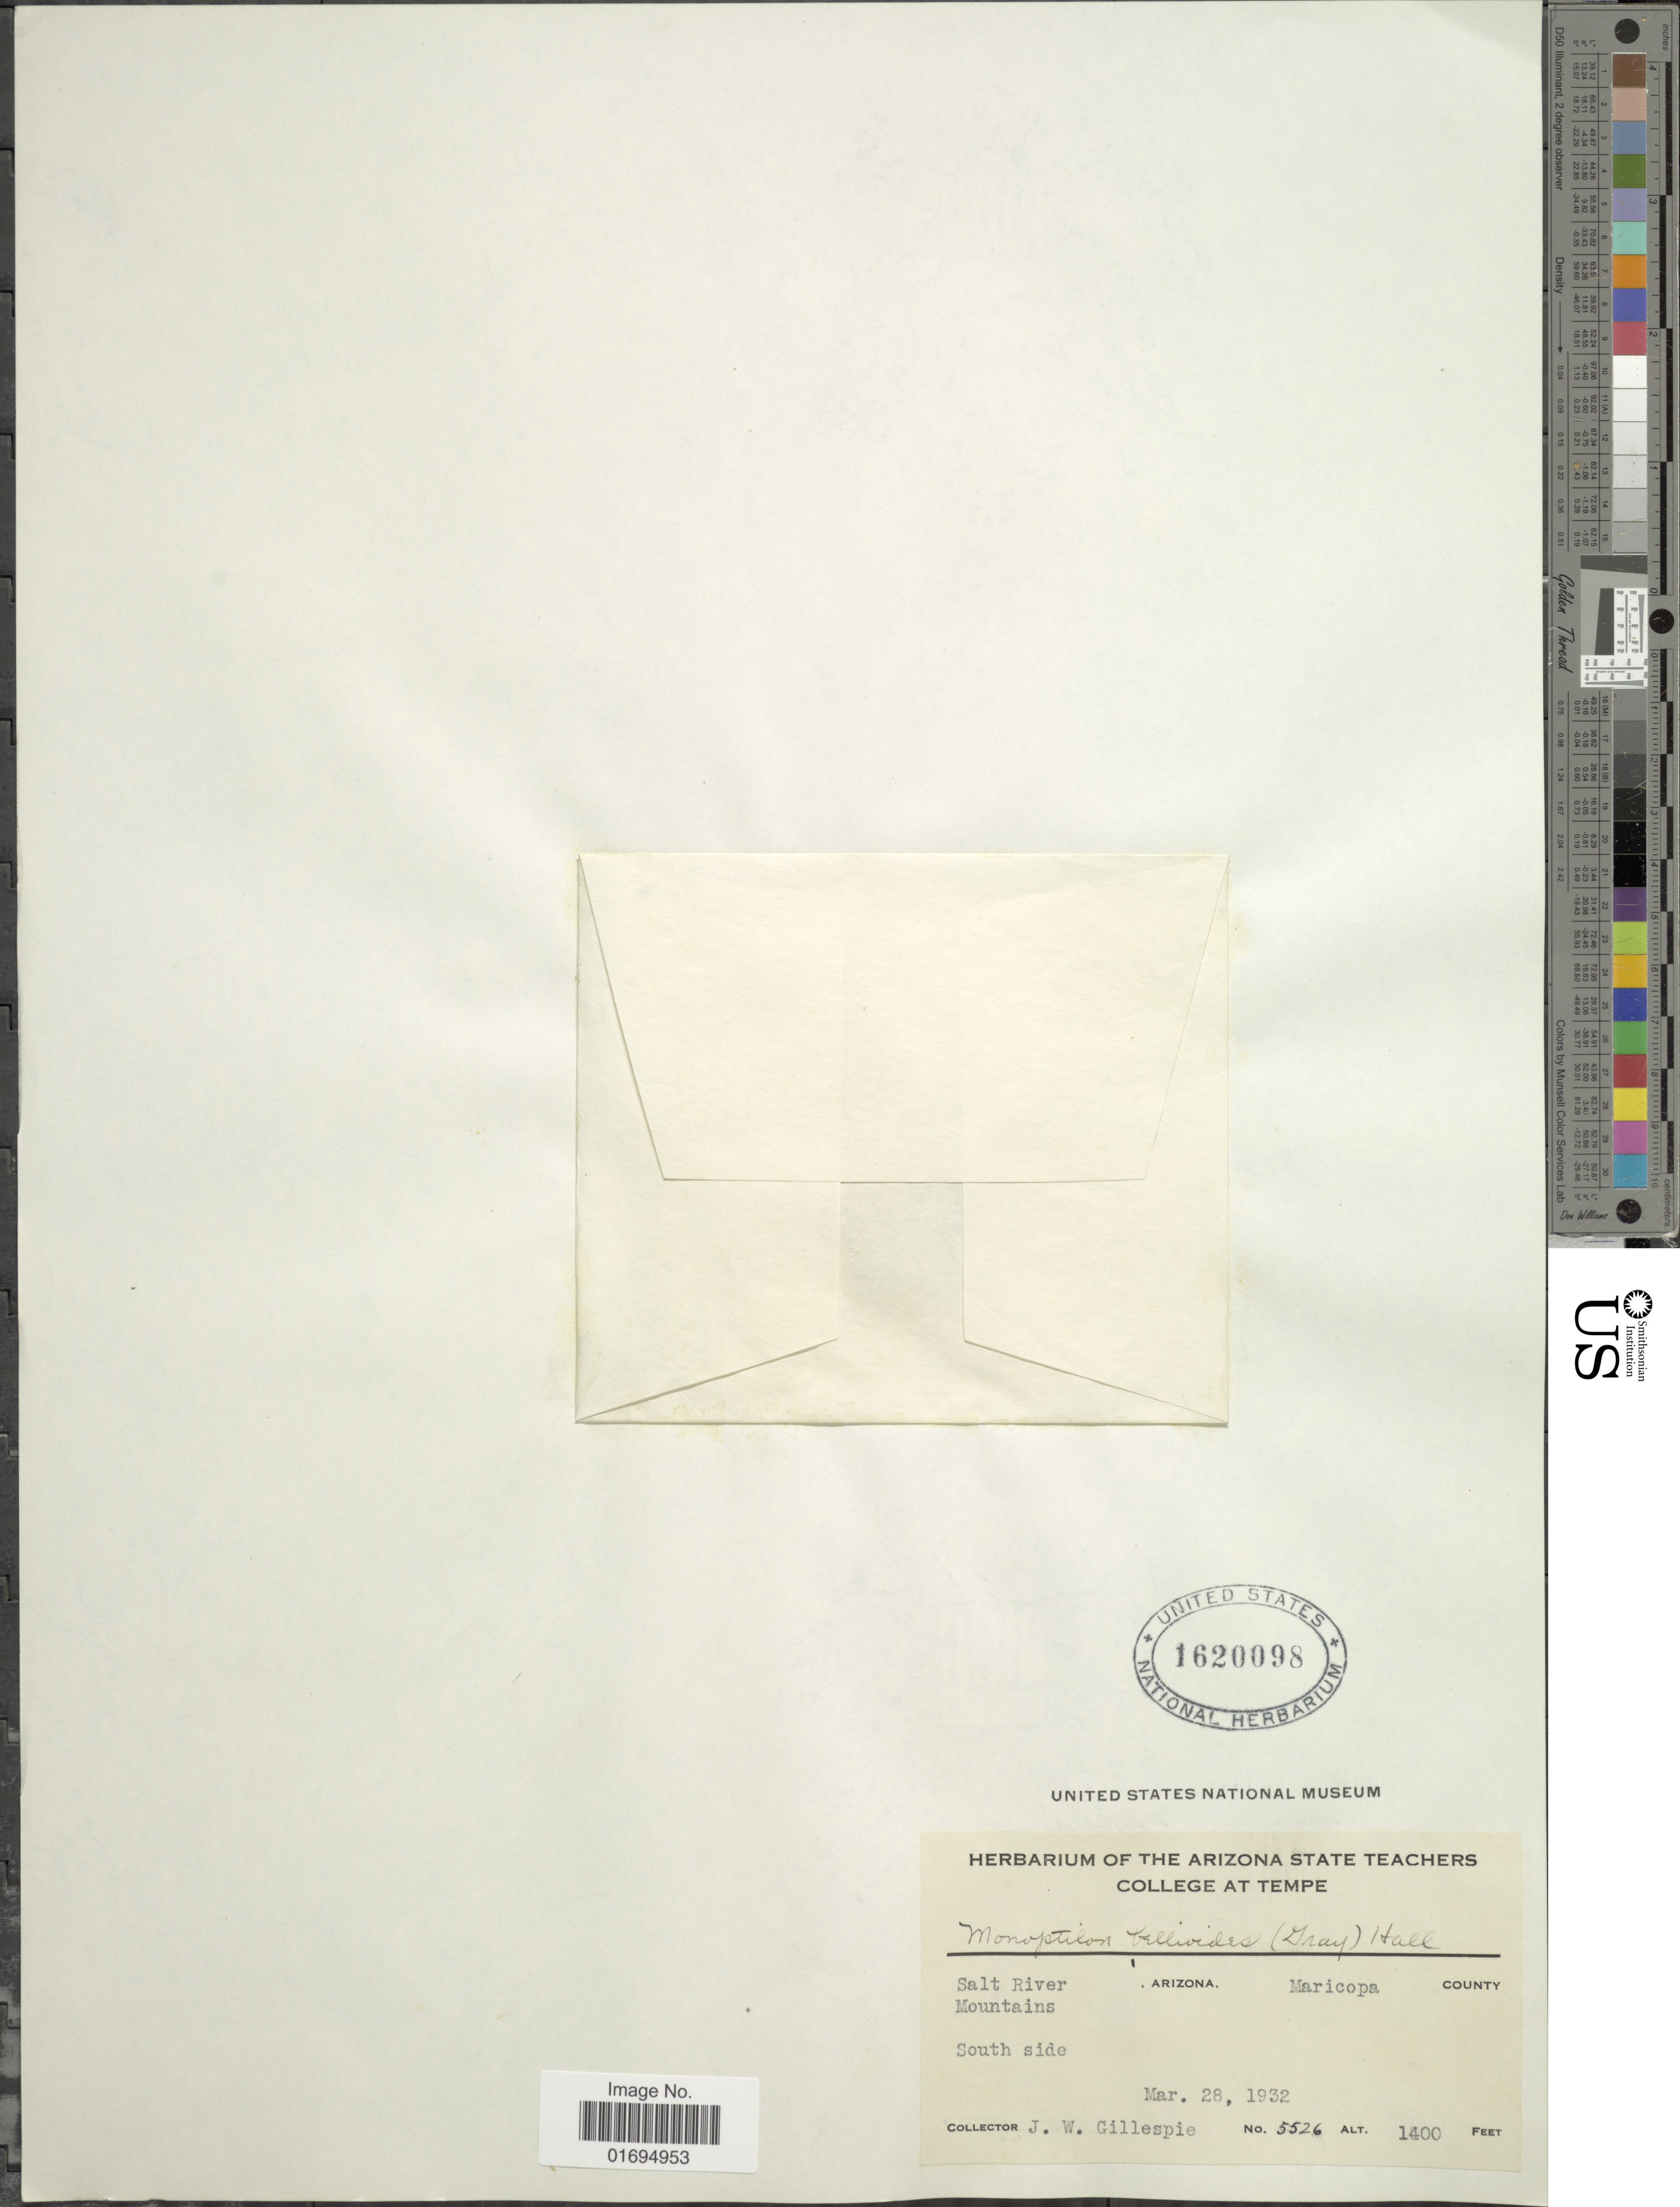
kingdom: Plantae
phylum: Tracheophyta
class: Magnoliopsida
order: Asterales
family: Asteraceae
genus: Monoptilon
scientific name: Monoptilon bellioides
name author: (A. Gray) H.M. Hall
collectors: J. W. Gillespie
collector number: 5526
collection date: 1932-03-28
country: United States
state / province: Arizona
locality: Salt River Mountains, Maricopa County, South Side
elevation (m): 427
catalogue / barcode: US 1620098